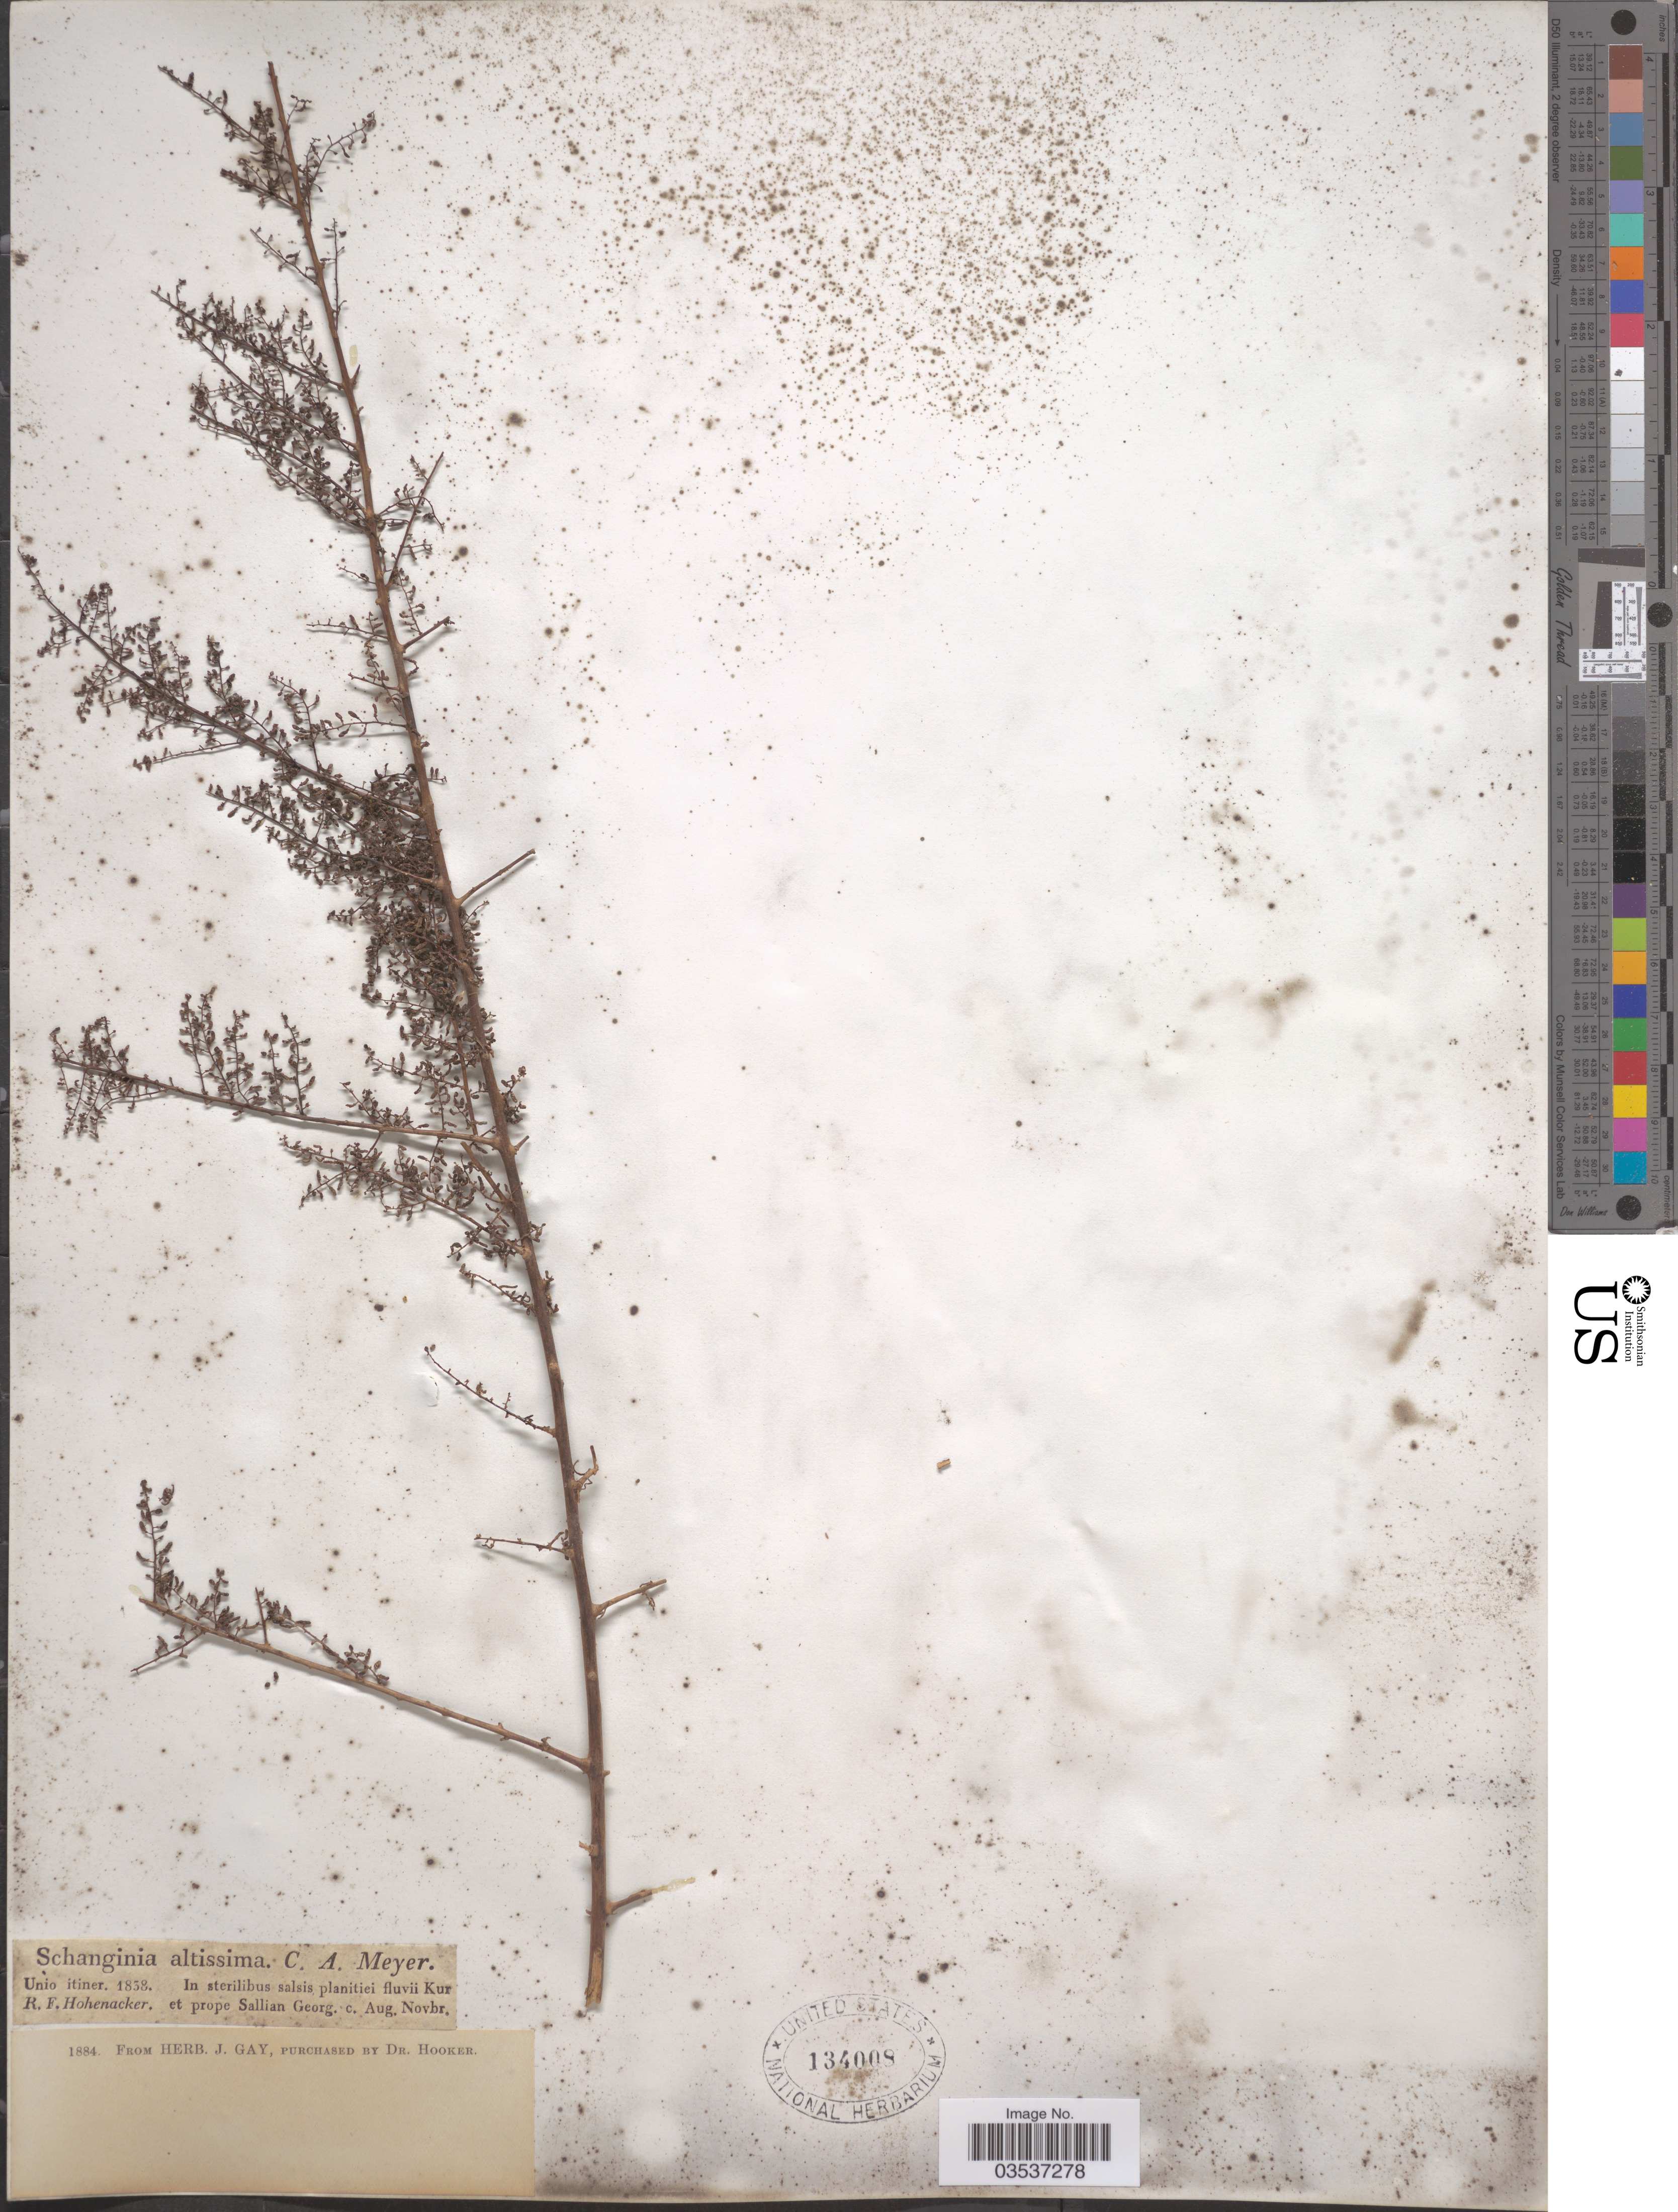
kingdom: Plantae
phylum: Tracheophyta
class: Magnoliopsida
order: Caryophyllales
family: Amaranthaceae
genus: Suaeda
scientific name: Suaeda altissima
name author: (L.) Pall.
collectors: R. F. Hohenacker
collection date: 1838-08/1838-11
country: Georgia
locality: Fluvii Kur et prope Sallian Georg.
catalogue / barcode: US 134008